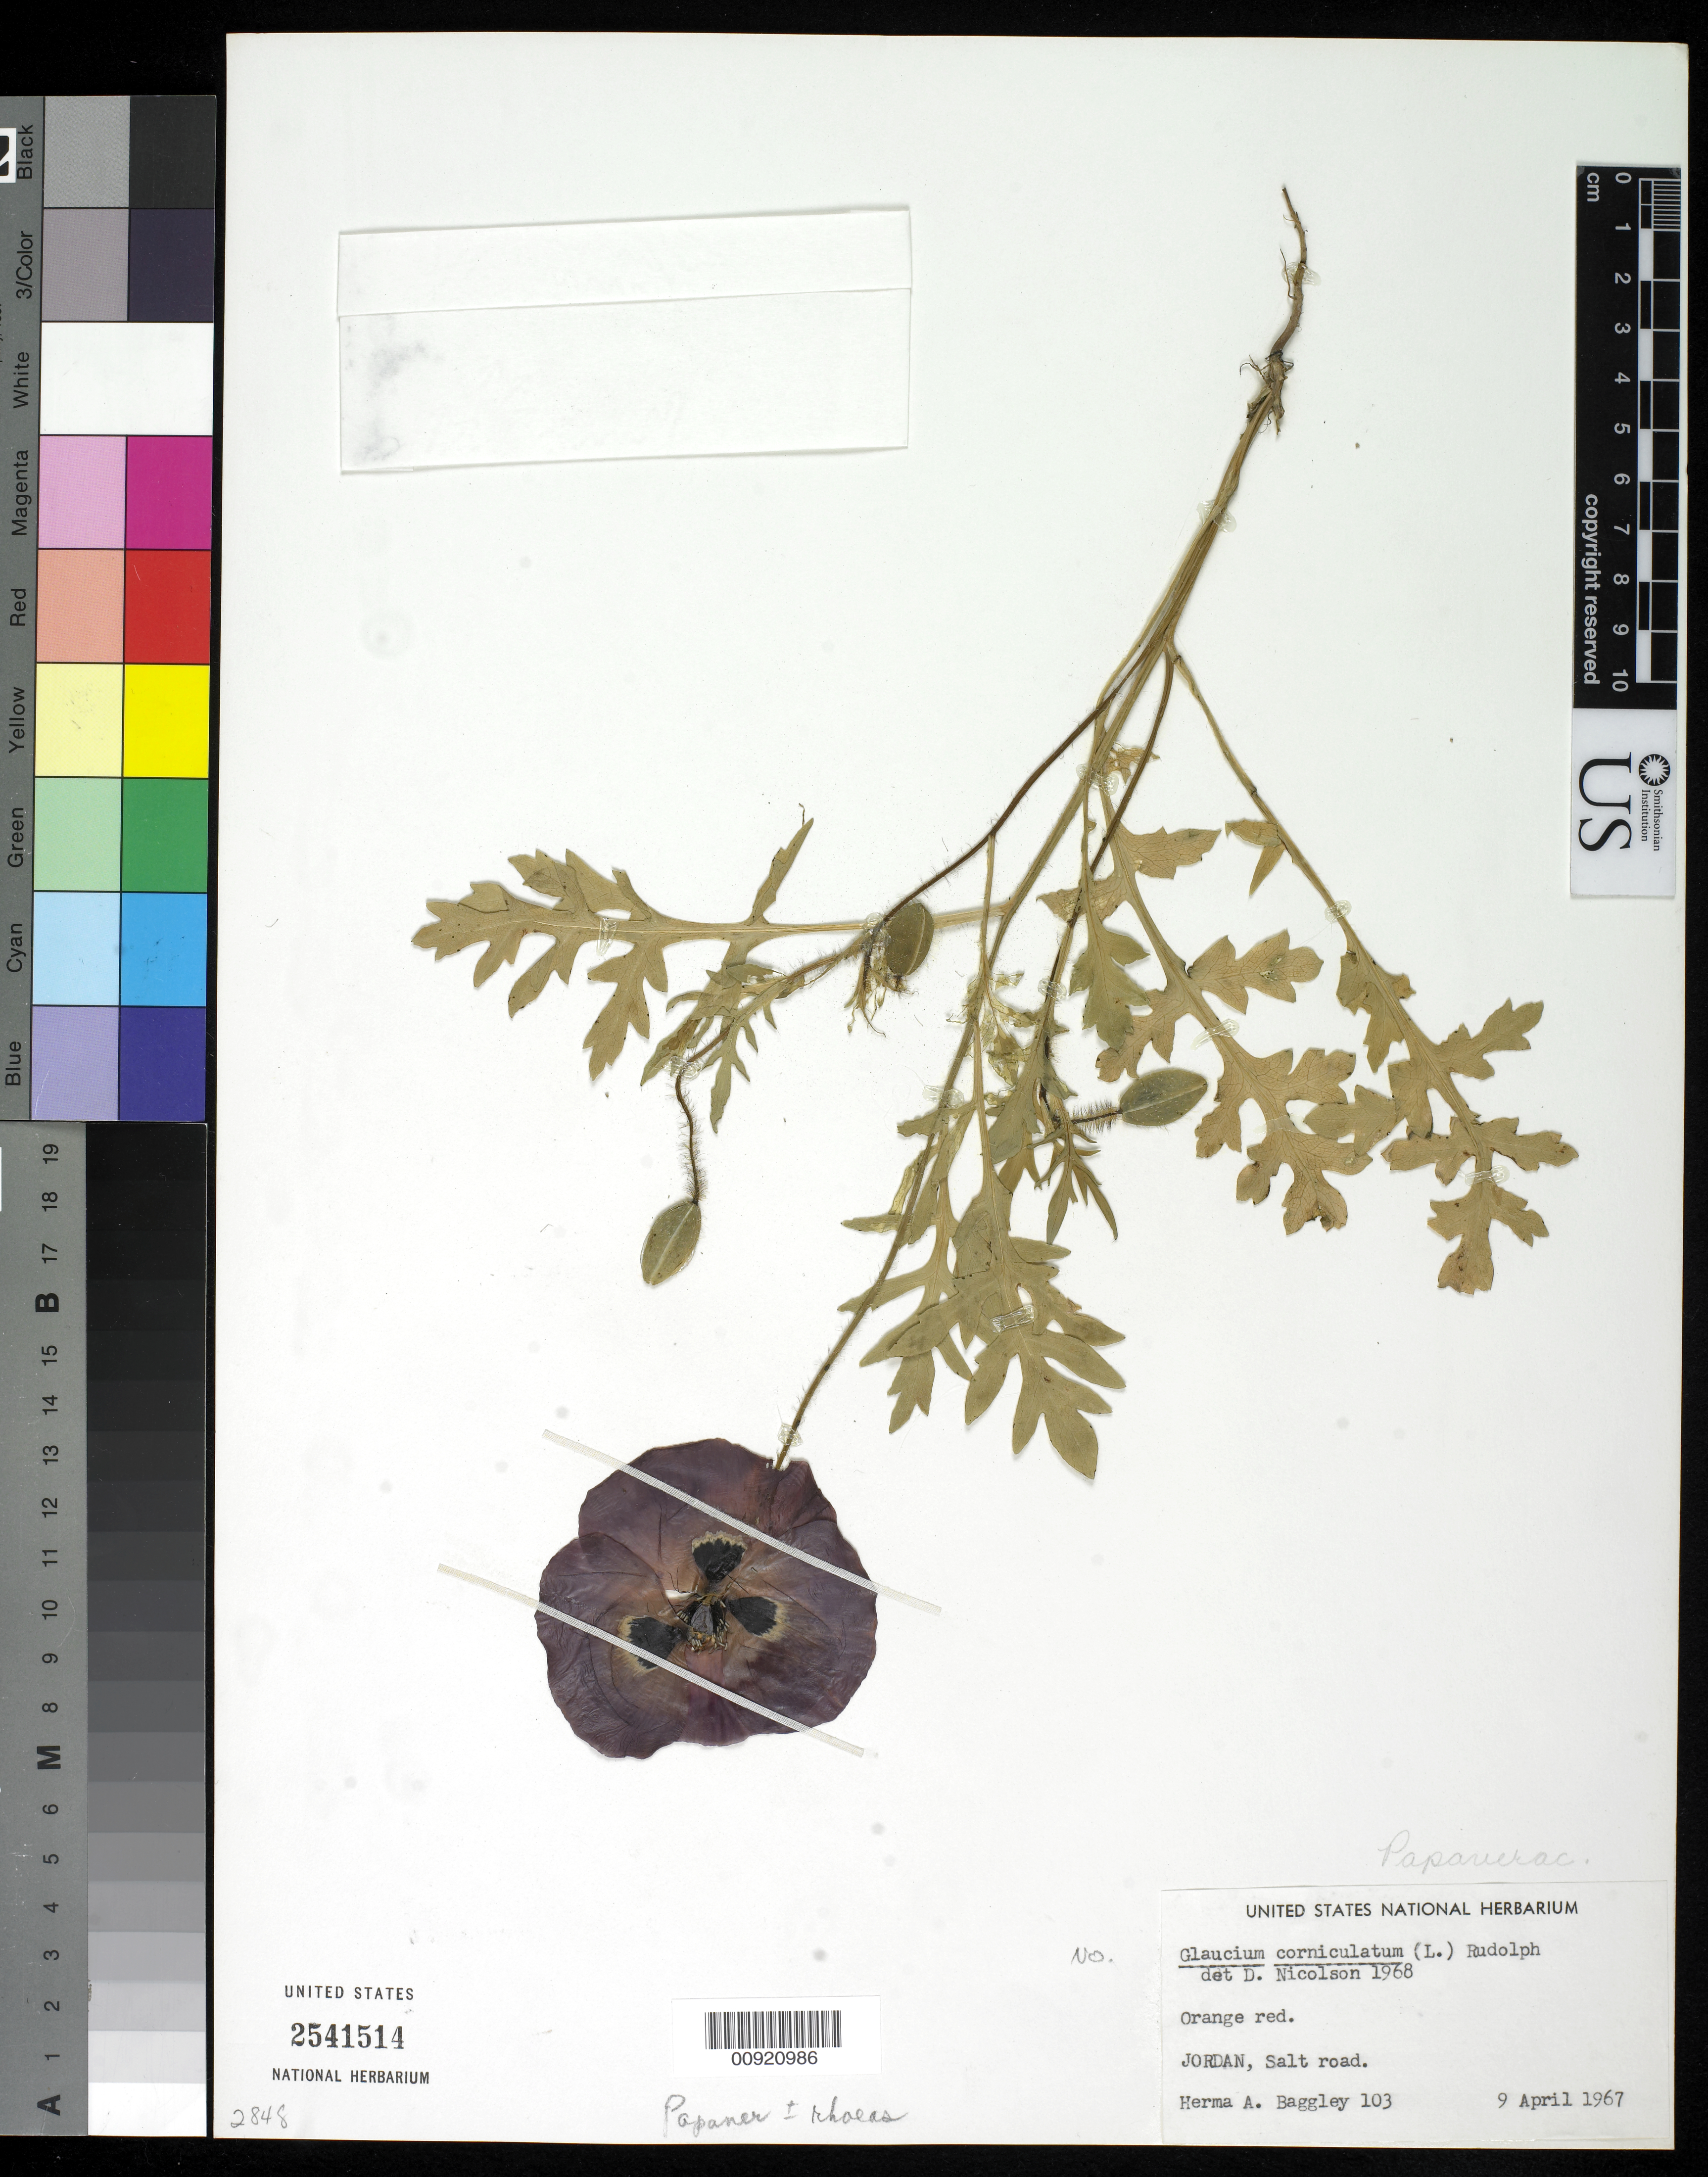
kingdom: Plantae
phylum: Tracheophyta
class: Magnoliopsida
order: Ranunculales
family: Papaveraceae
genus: Glaucium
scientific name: Glaucium corniculatum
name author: Curt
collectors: H. Baggley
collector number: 103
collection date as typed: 09 Apr 1967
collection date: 1967-04-09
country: Jordan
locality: Salt road.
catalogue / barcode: US 2541514